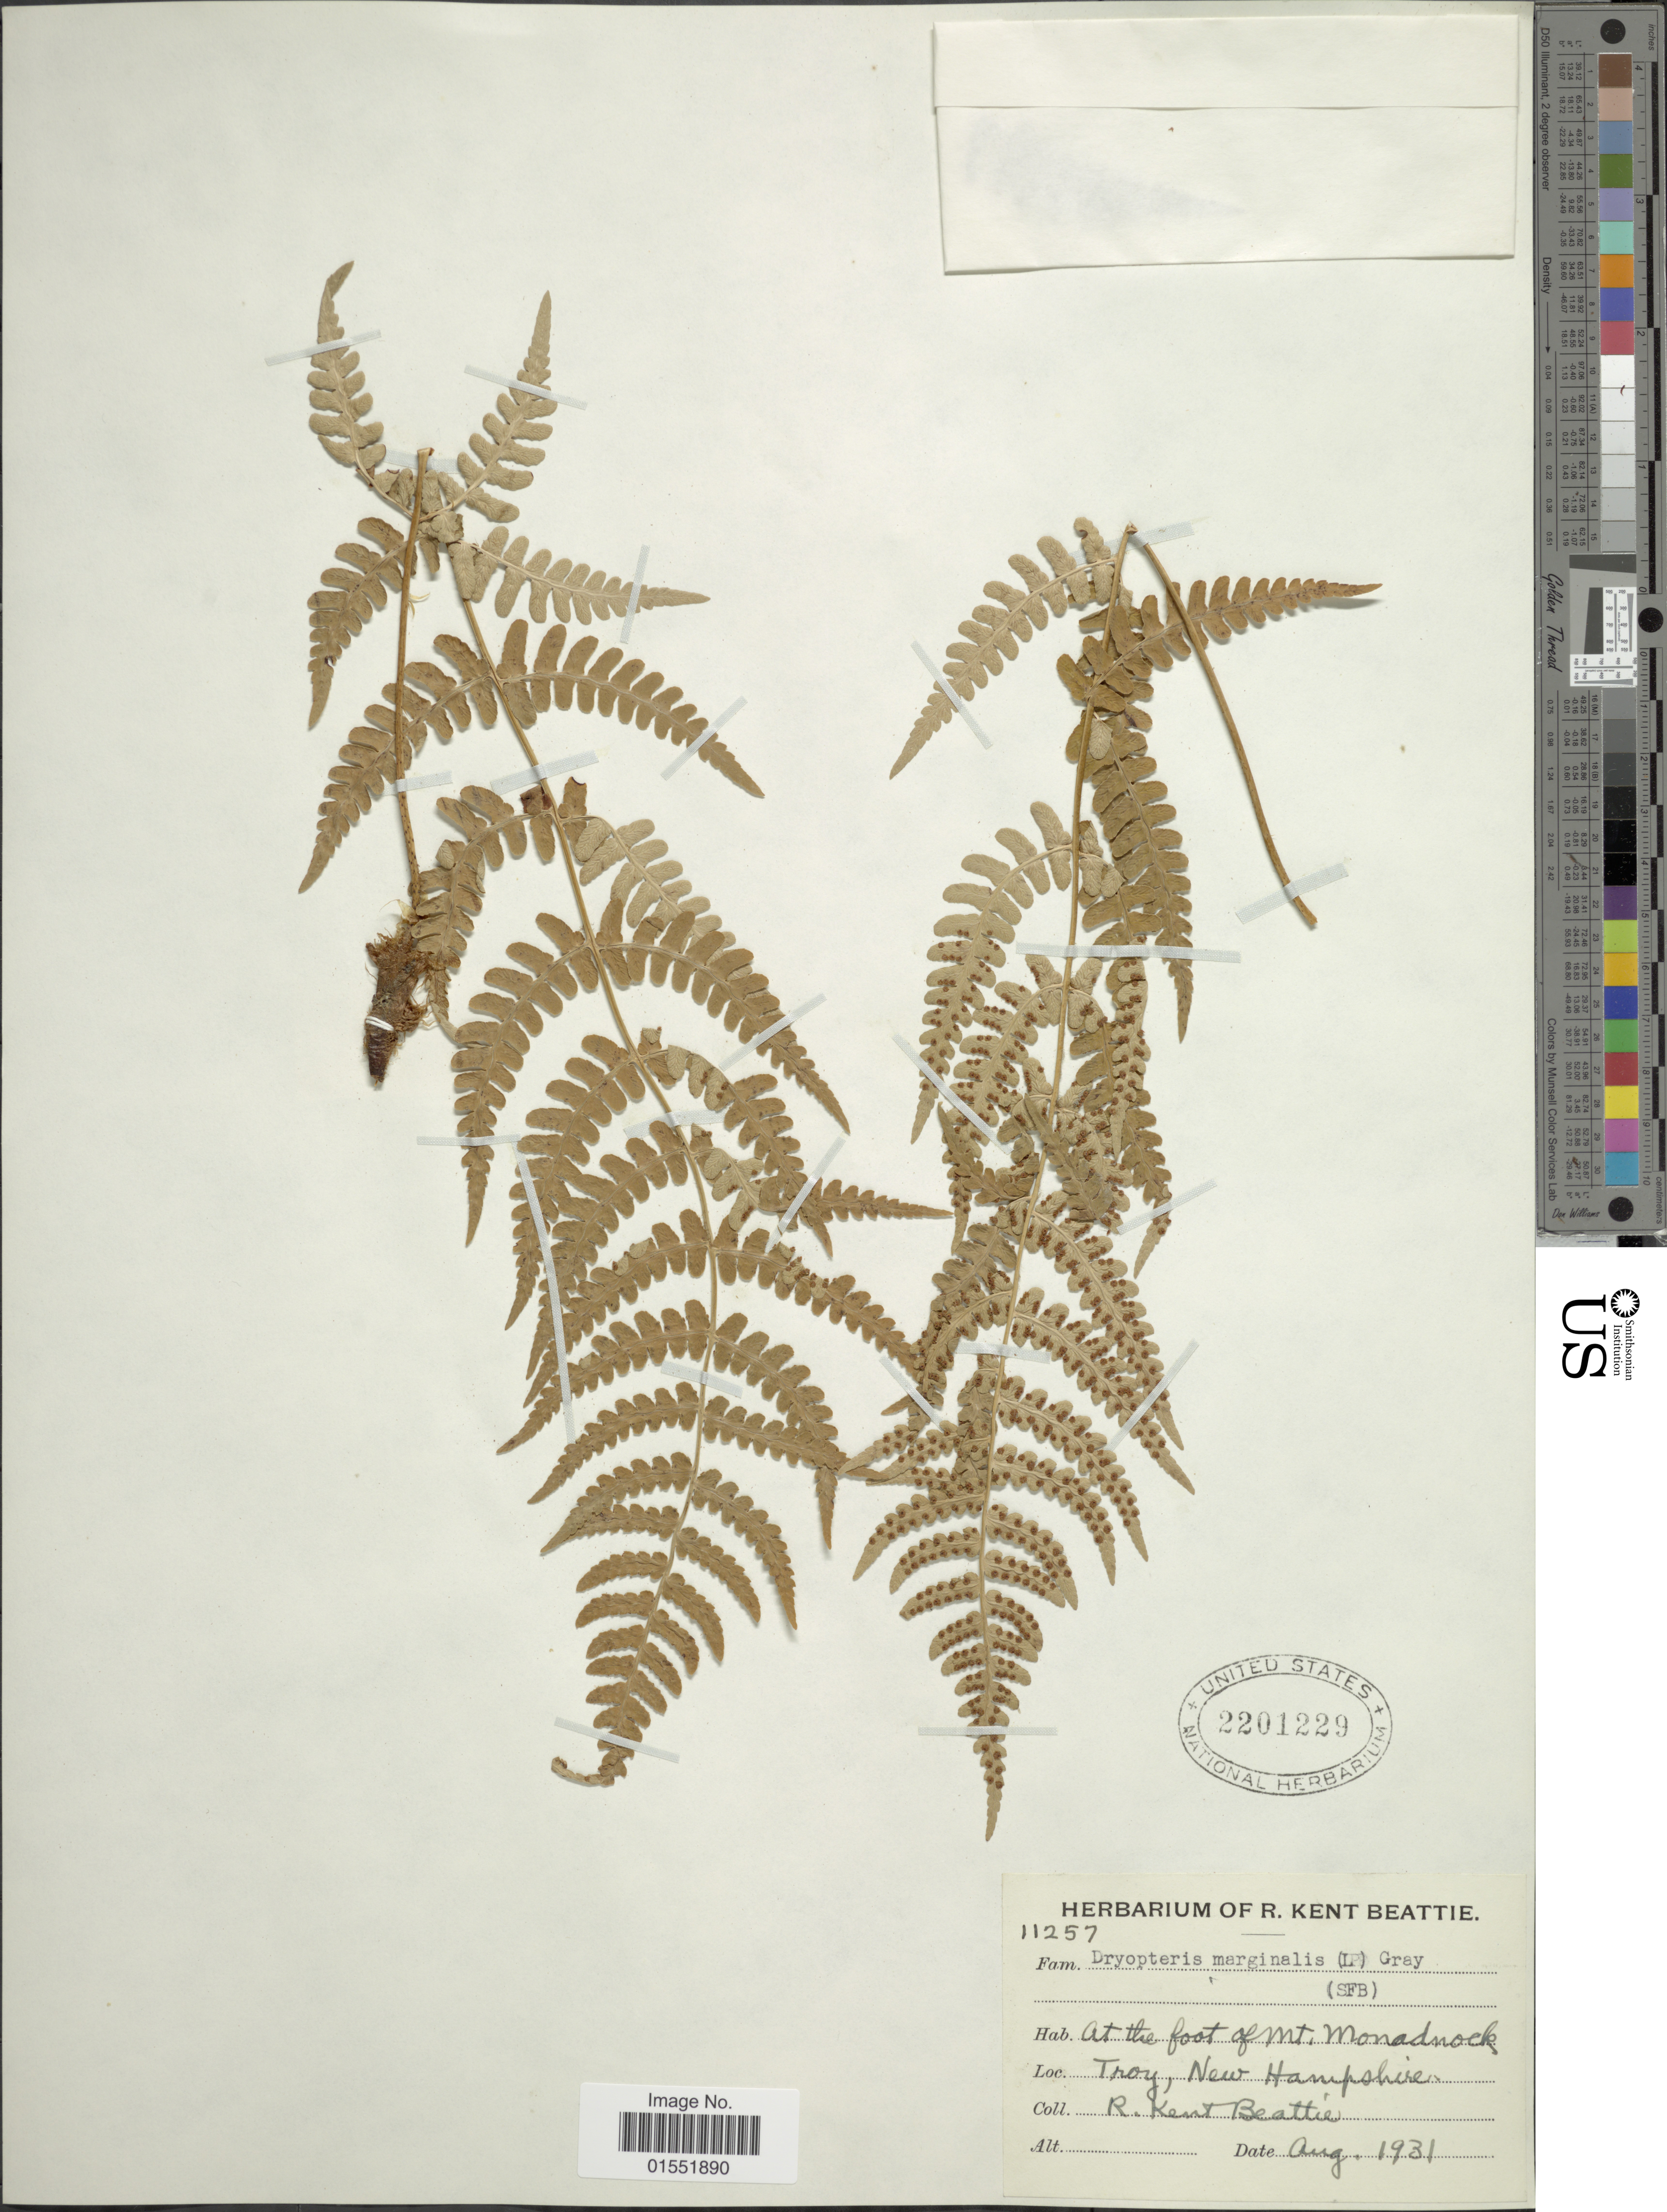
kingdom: Plantae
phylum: Tracheophyta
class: Polypodiopsida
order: Polypodiales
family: Dryopteridaceae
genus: Dryopteris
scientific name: Dryopteris marginalis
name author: (L.) A. Gray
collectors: R. K. Beattie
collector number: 11257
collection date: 1931-08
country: United States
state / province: New Hampshire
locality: At the foot of Mt. Monadnock, Troy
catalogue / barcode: US 2201229